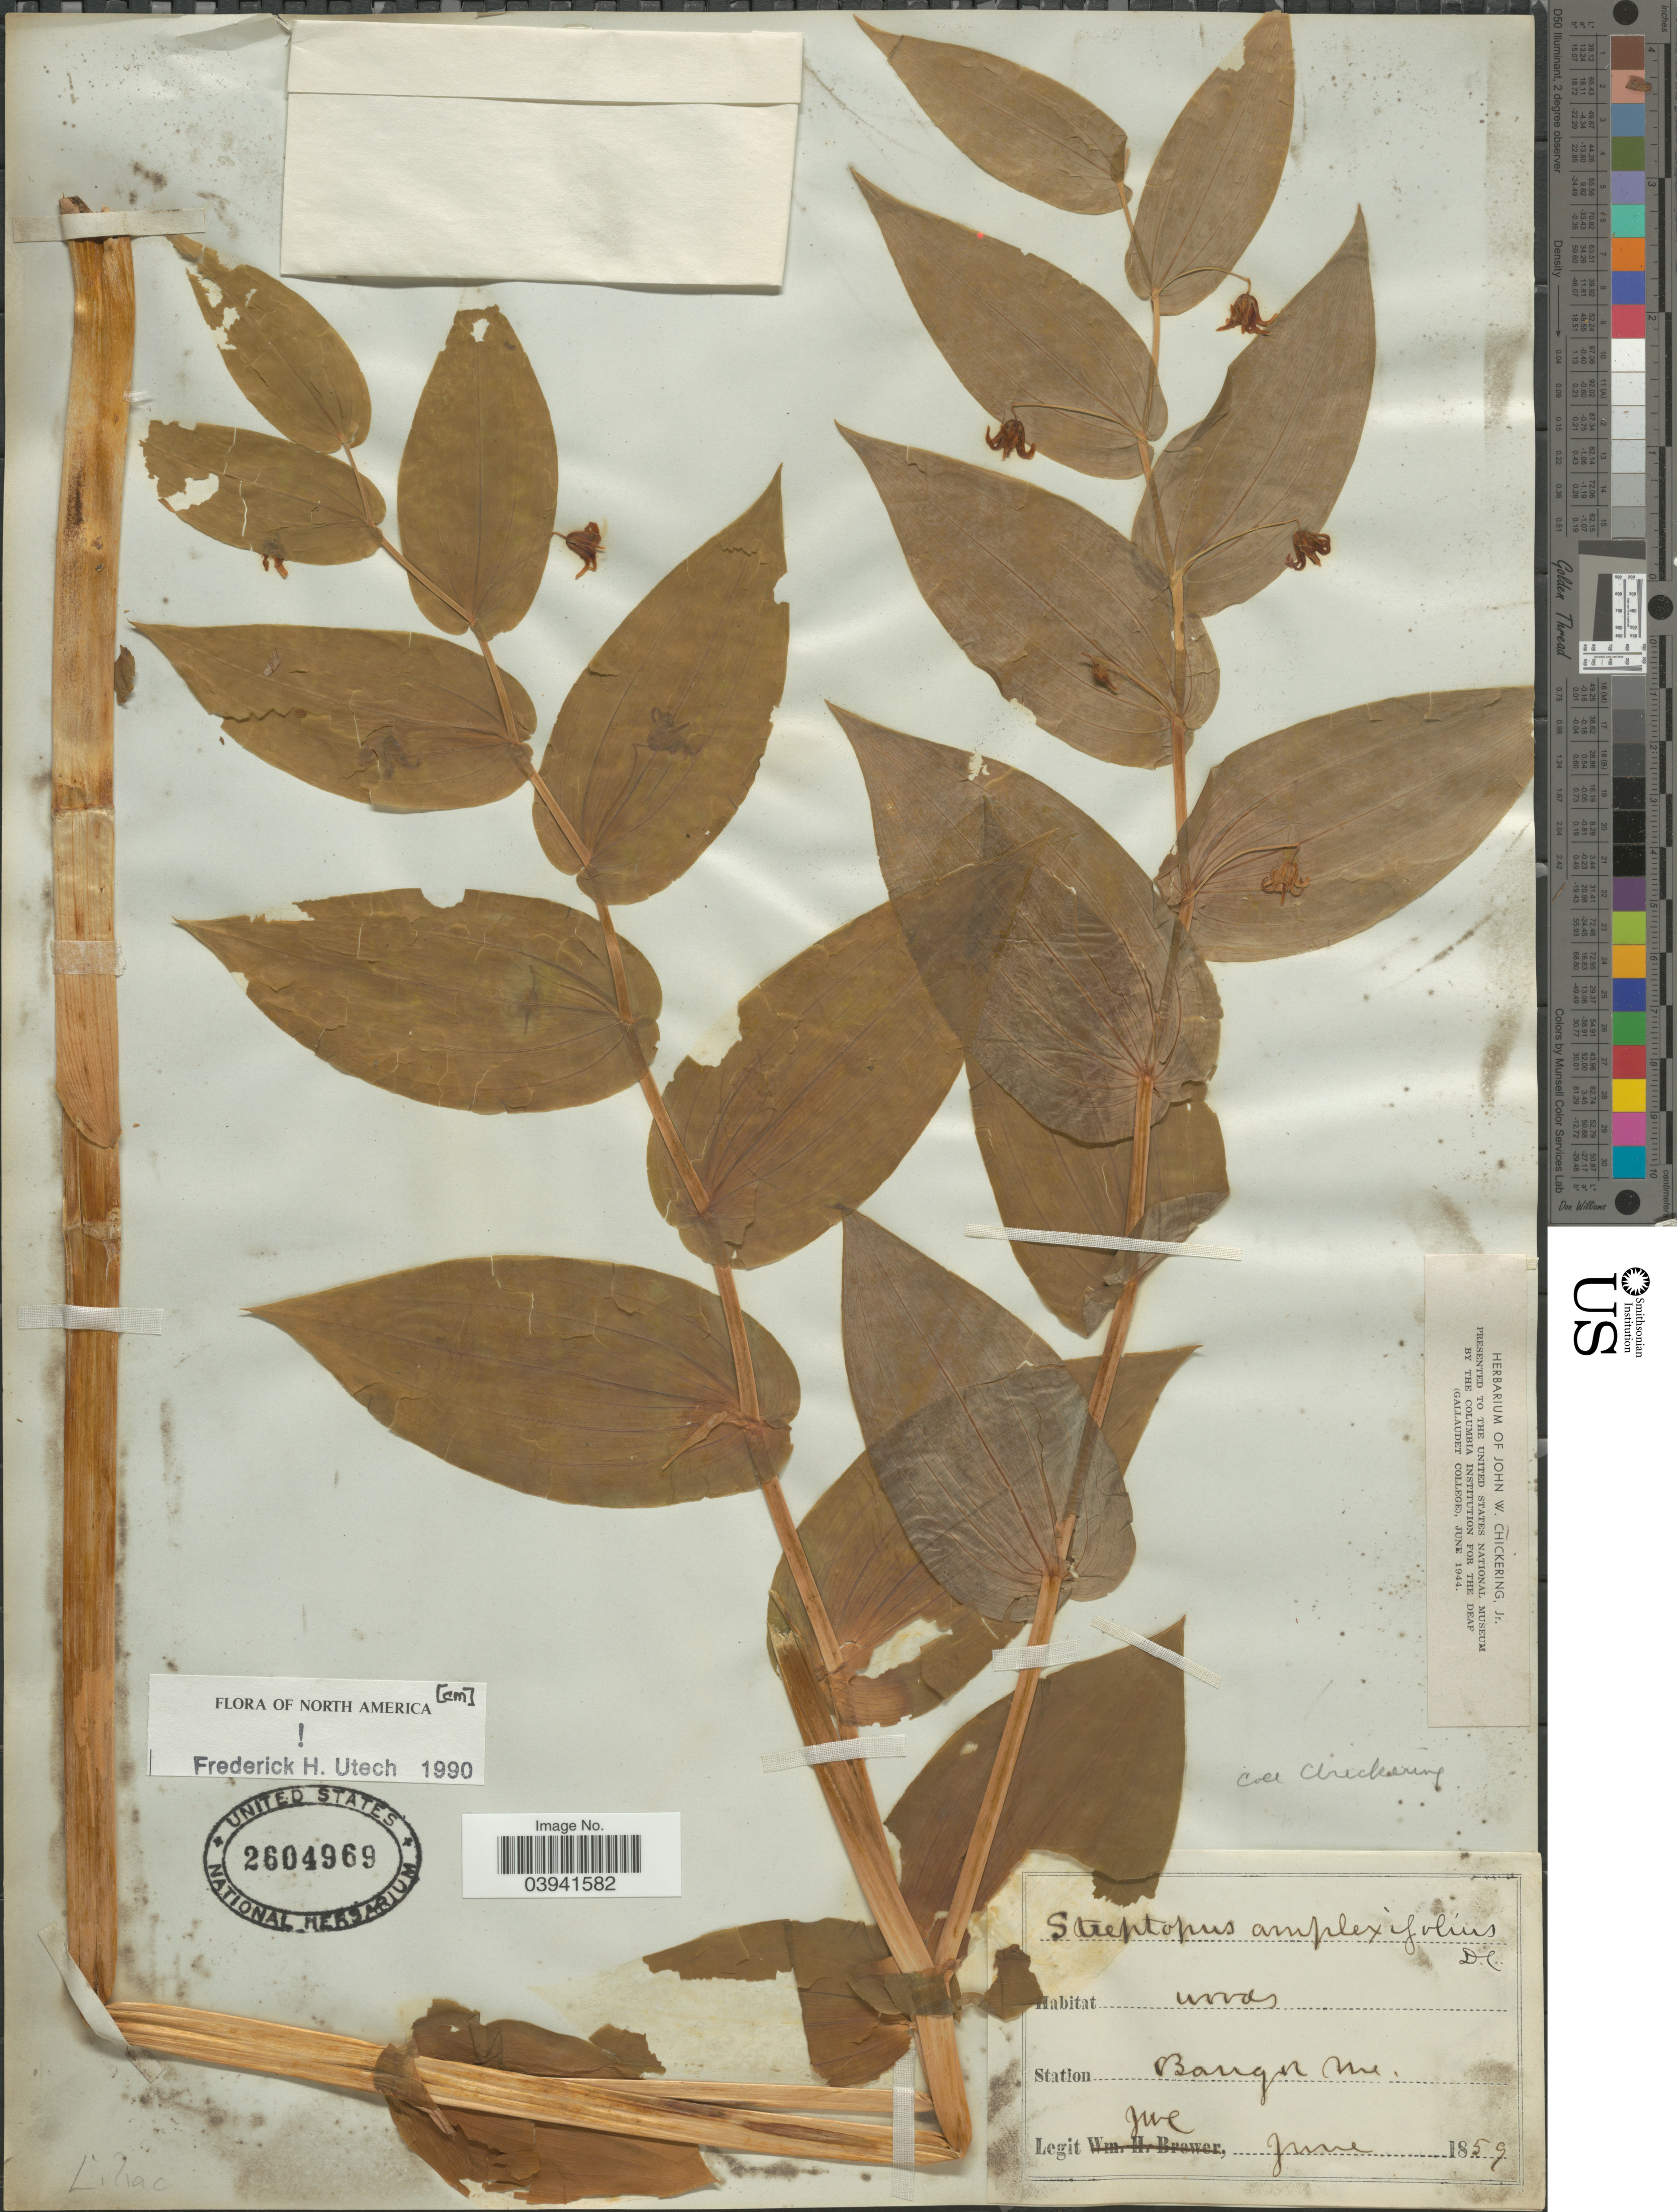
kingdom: Plantae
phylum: Tracheophyta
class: Liliopsida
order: Liliales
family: Liliaceae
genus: Streptopus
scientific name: Streptopus amplexifolius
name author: (L.) DC.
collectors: J. Chickering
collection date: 1859-06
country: United States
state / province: Maine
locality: Station Bangor.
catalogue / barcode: US 2604969